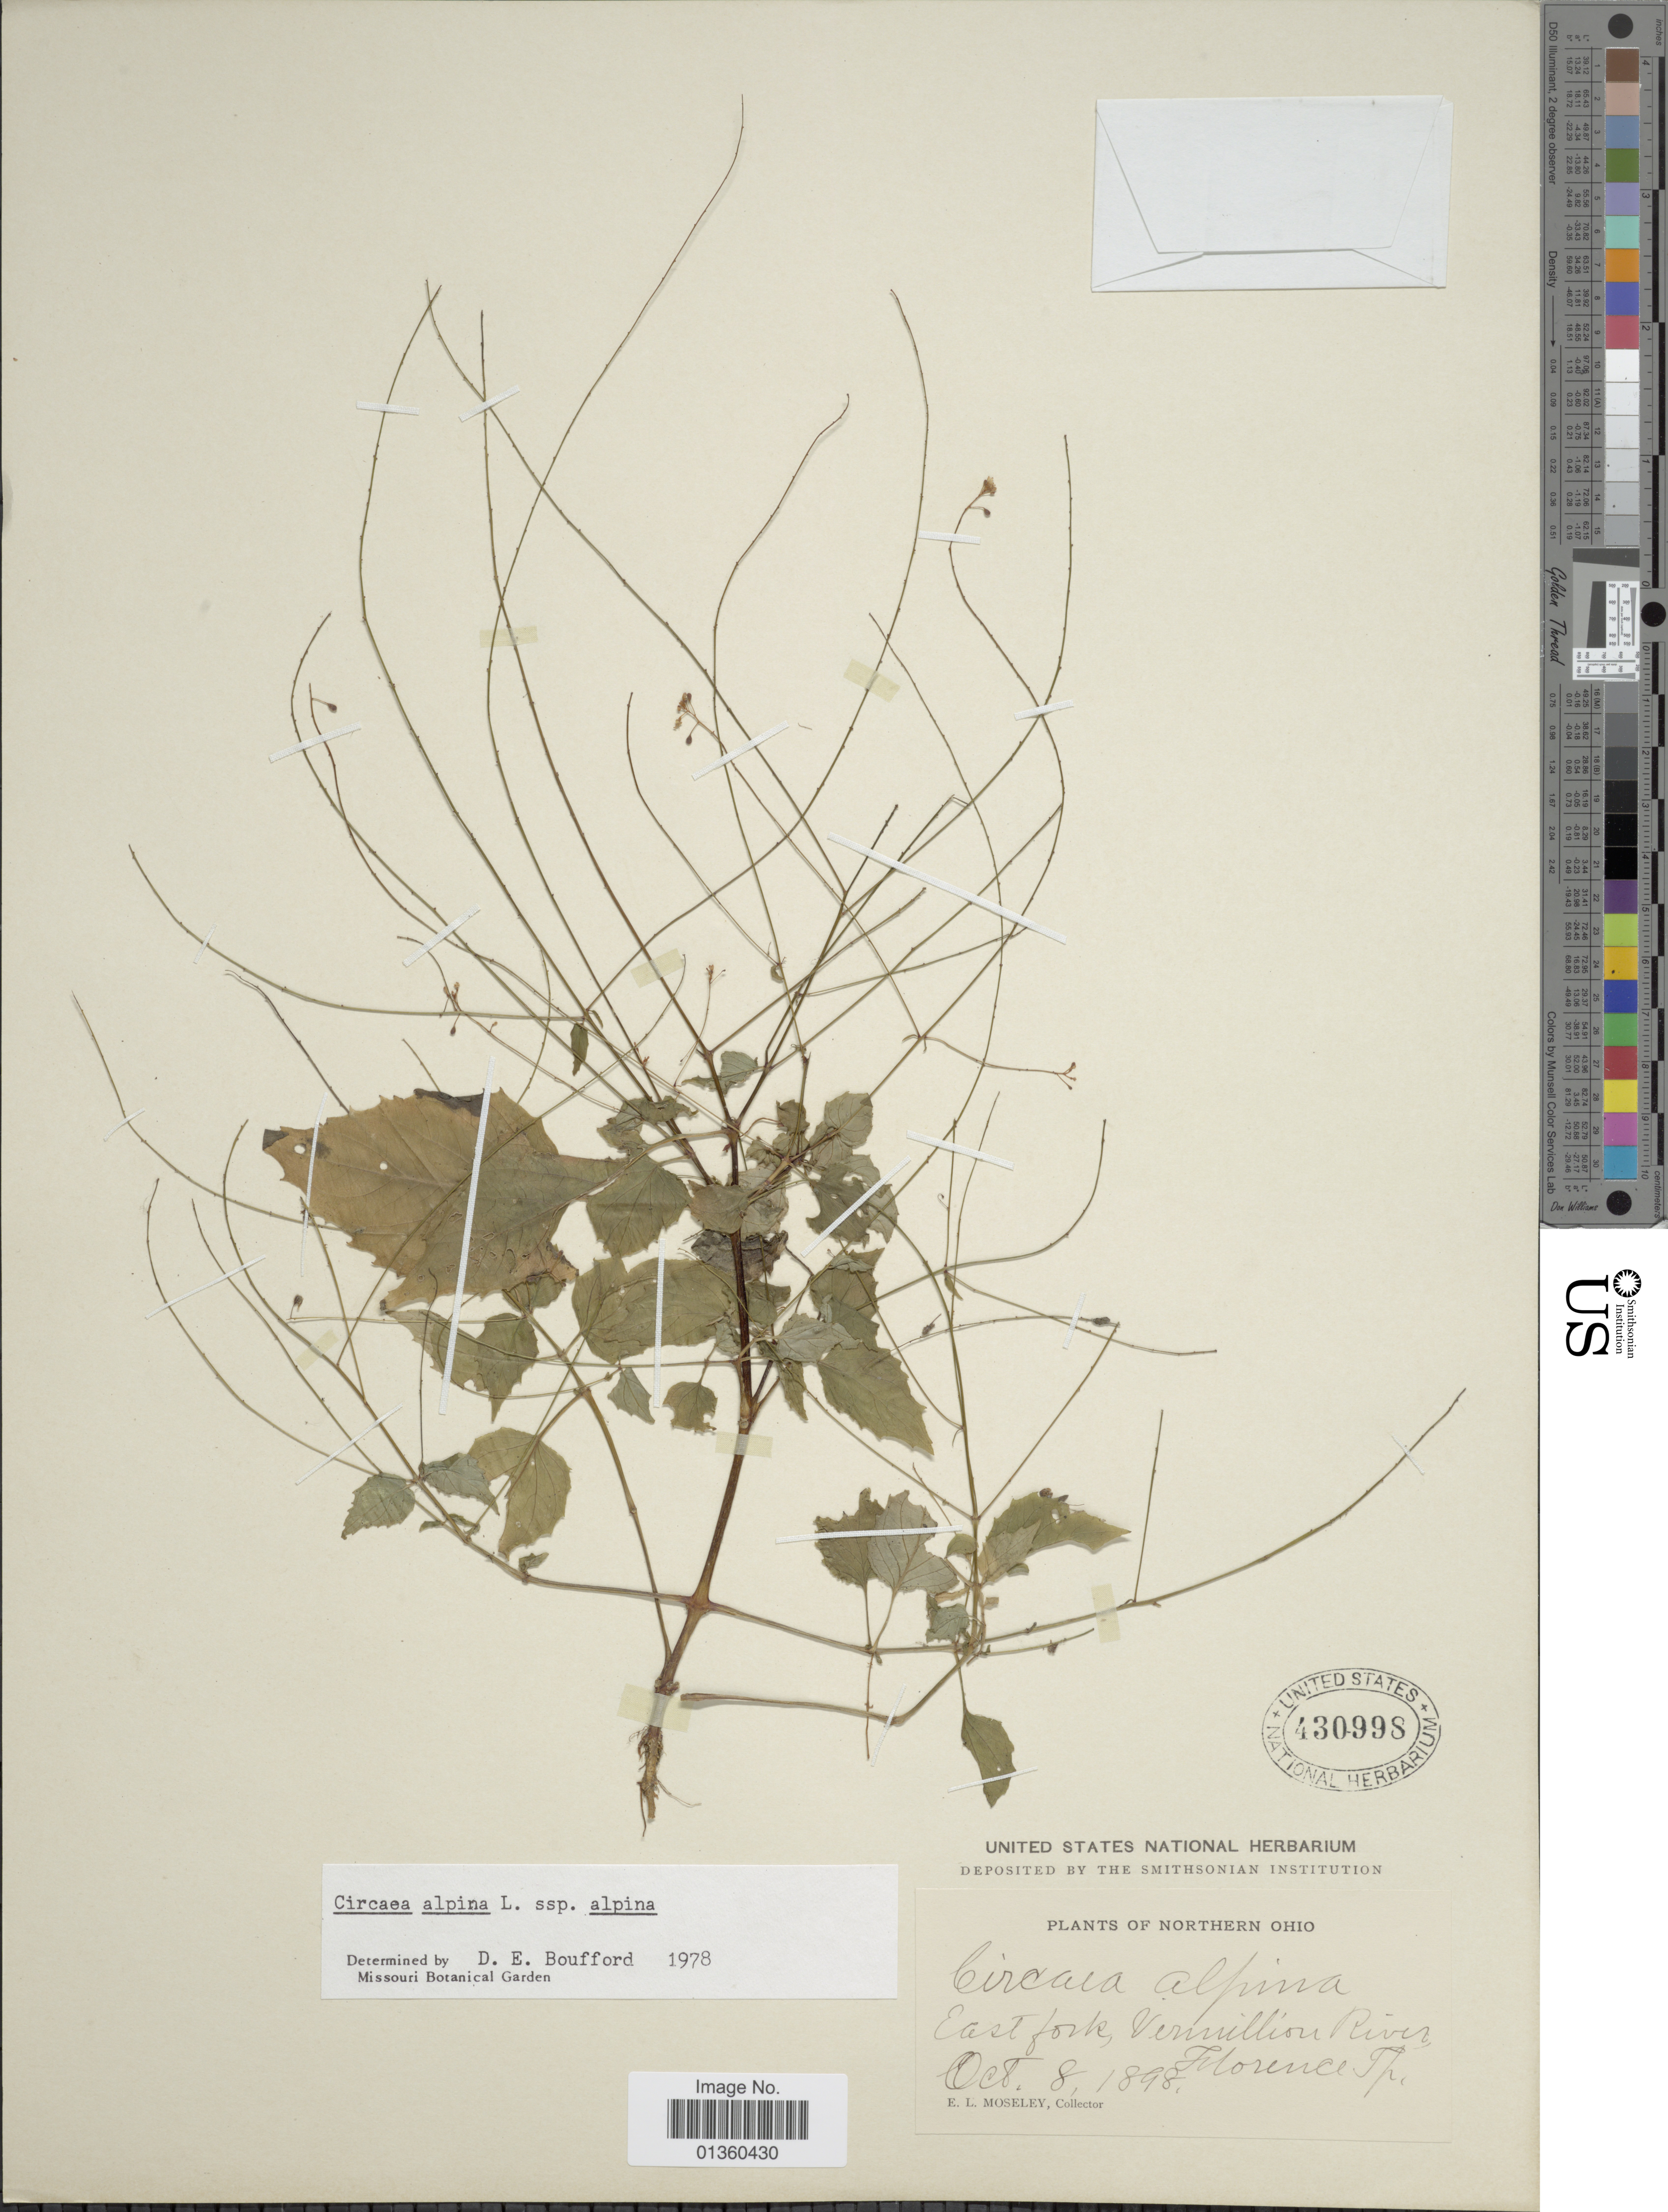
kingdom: Plantae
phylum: Tracheophyta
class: Magnoliopsida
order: Myrtales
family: Onagraceae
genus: Circaea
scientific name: Circaea alpina subsp. alpina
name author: L.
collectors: E. Moseley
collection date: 1898-10-08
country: United States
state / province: Ohio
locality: Northern Ohio, East fork, Vermillion River, Florence Tp.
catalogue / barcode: US 430998